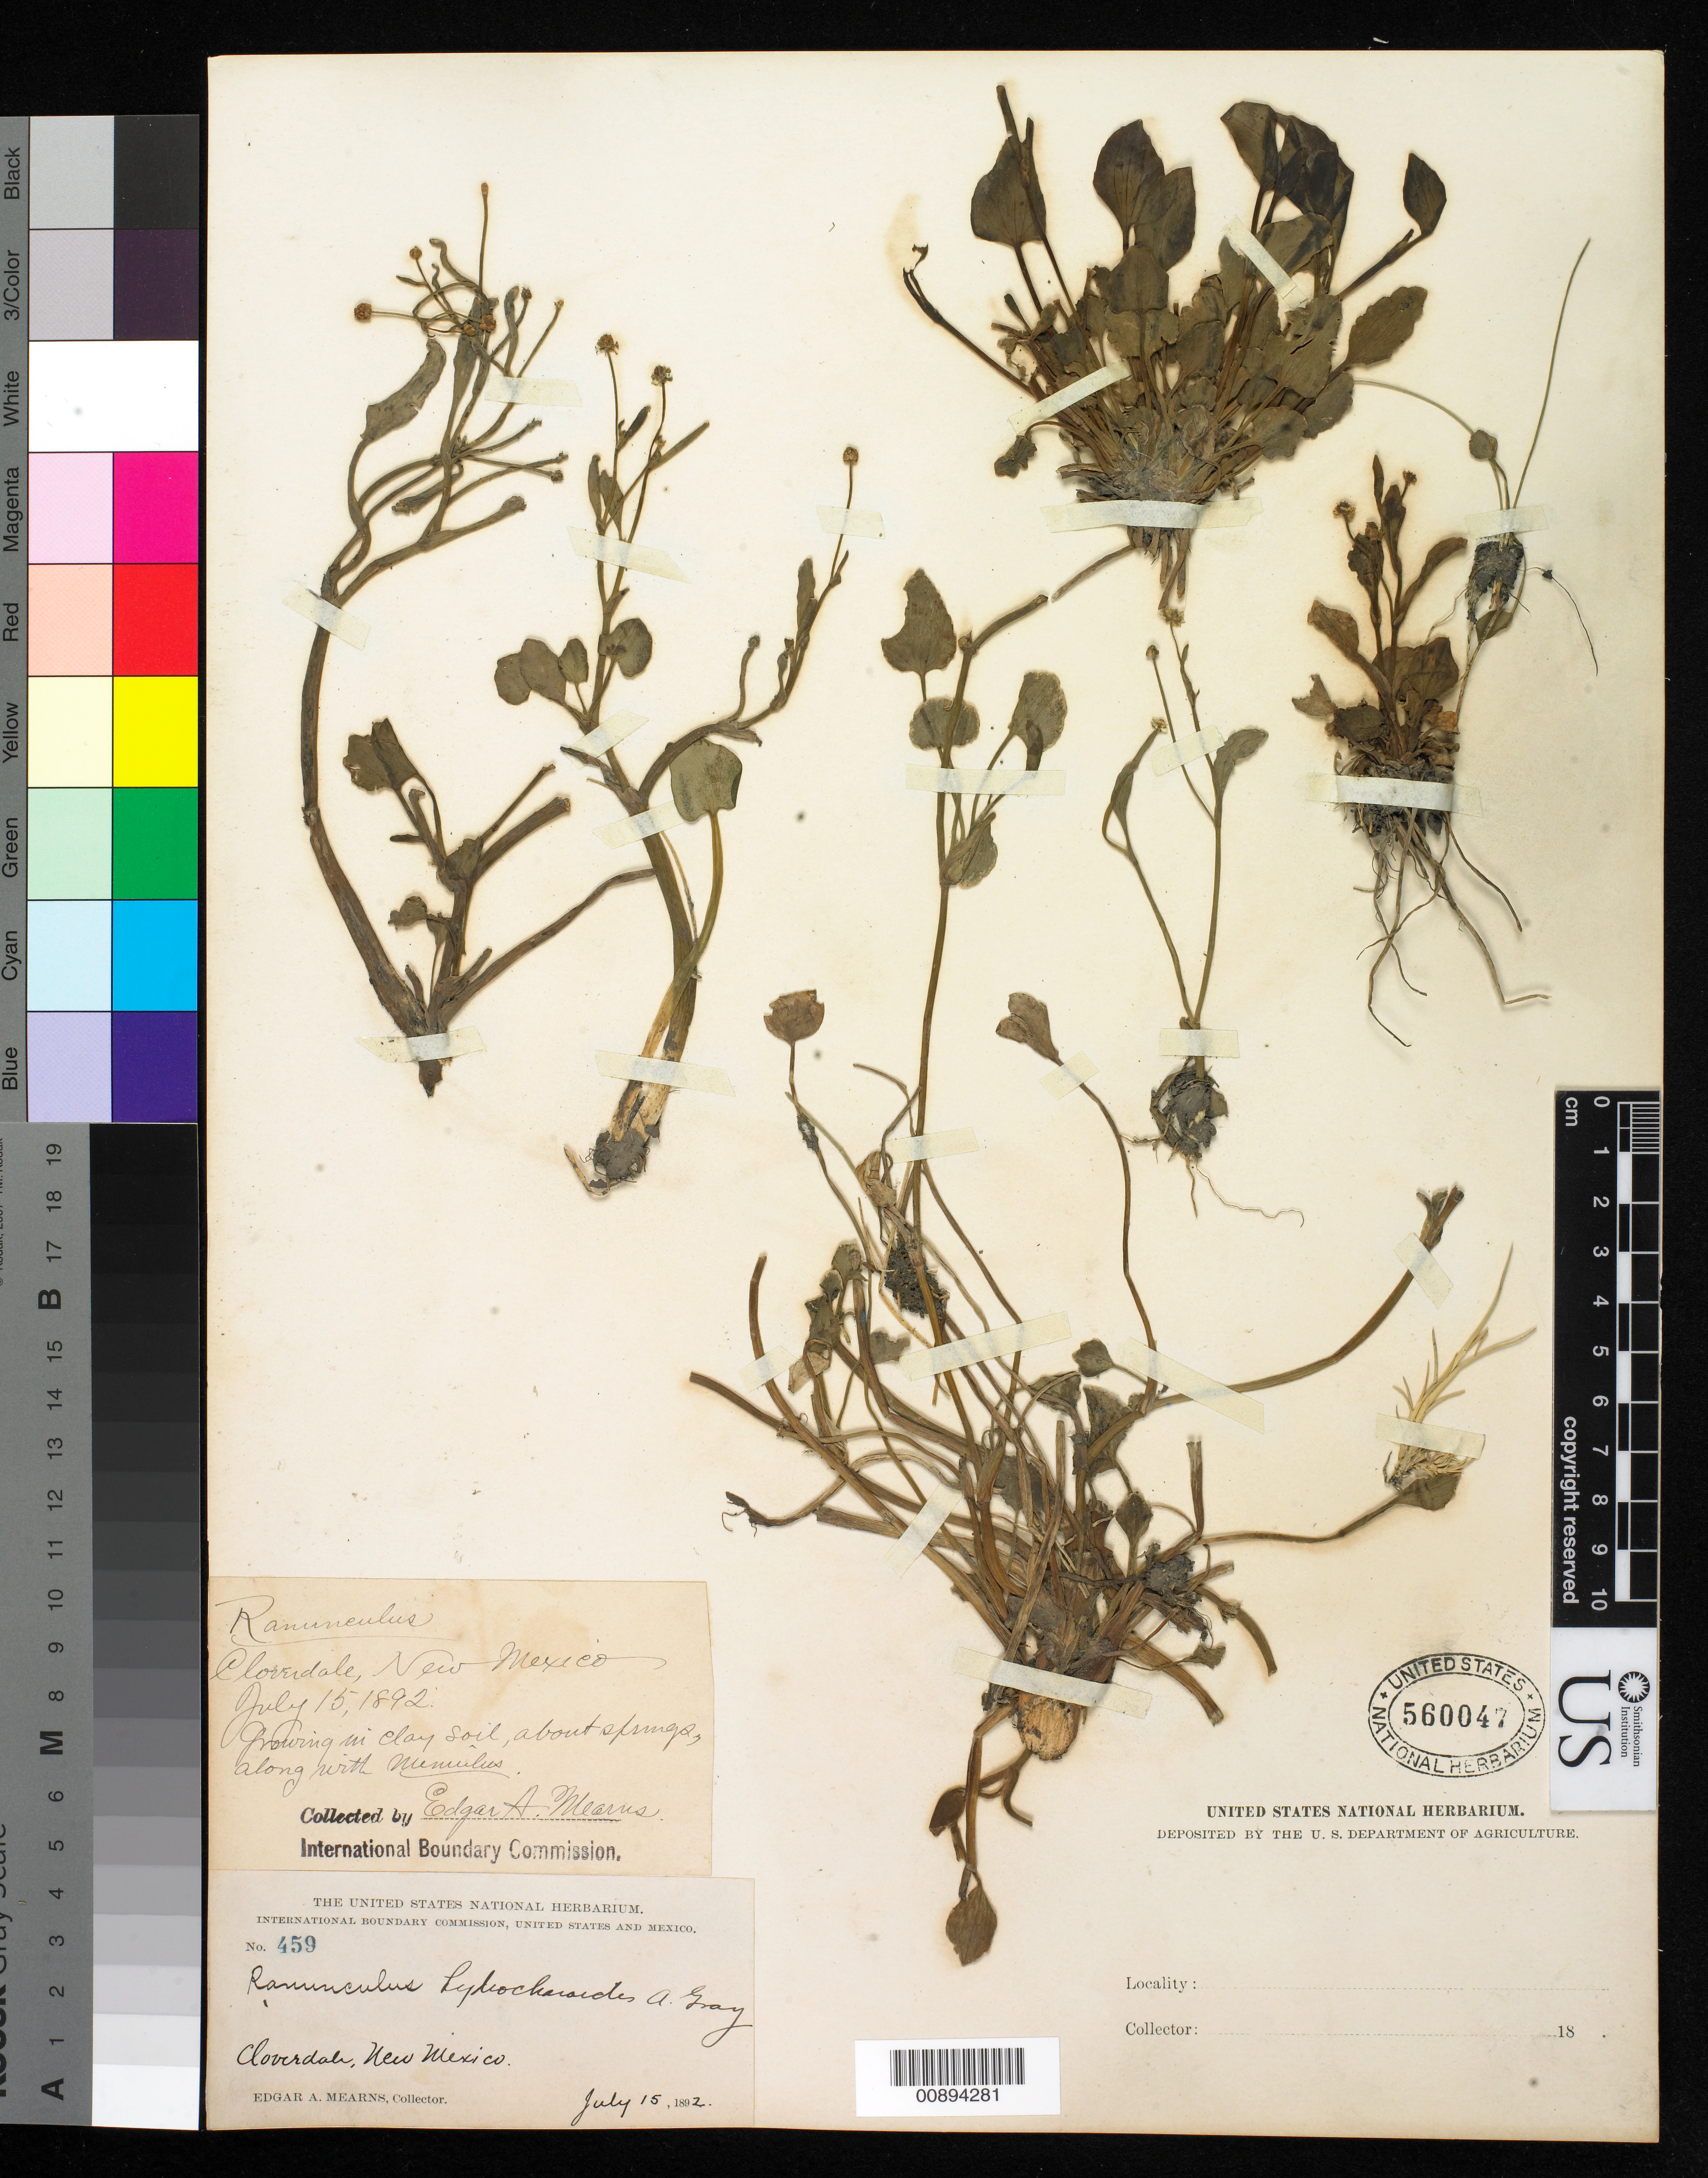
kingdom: Plantae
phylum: Tracheophyta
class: Magnoliopsida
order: Ranunculales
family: Ranunculaceae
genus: Ranunculus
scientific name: Ranunculus hydrocharoides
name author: A. Gray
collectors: E. A. Mearns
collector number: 459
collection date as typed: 15 Jul 1892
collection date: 1892-07-15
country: United States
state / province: New Mexico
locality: Cloverdale, New Mexico.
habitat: Growing in clay soil, about springs, along with Mimulus.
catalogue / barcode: US 560047